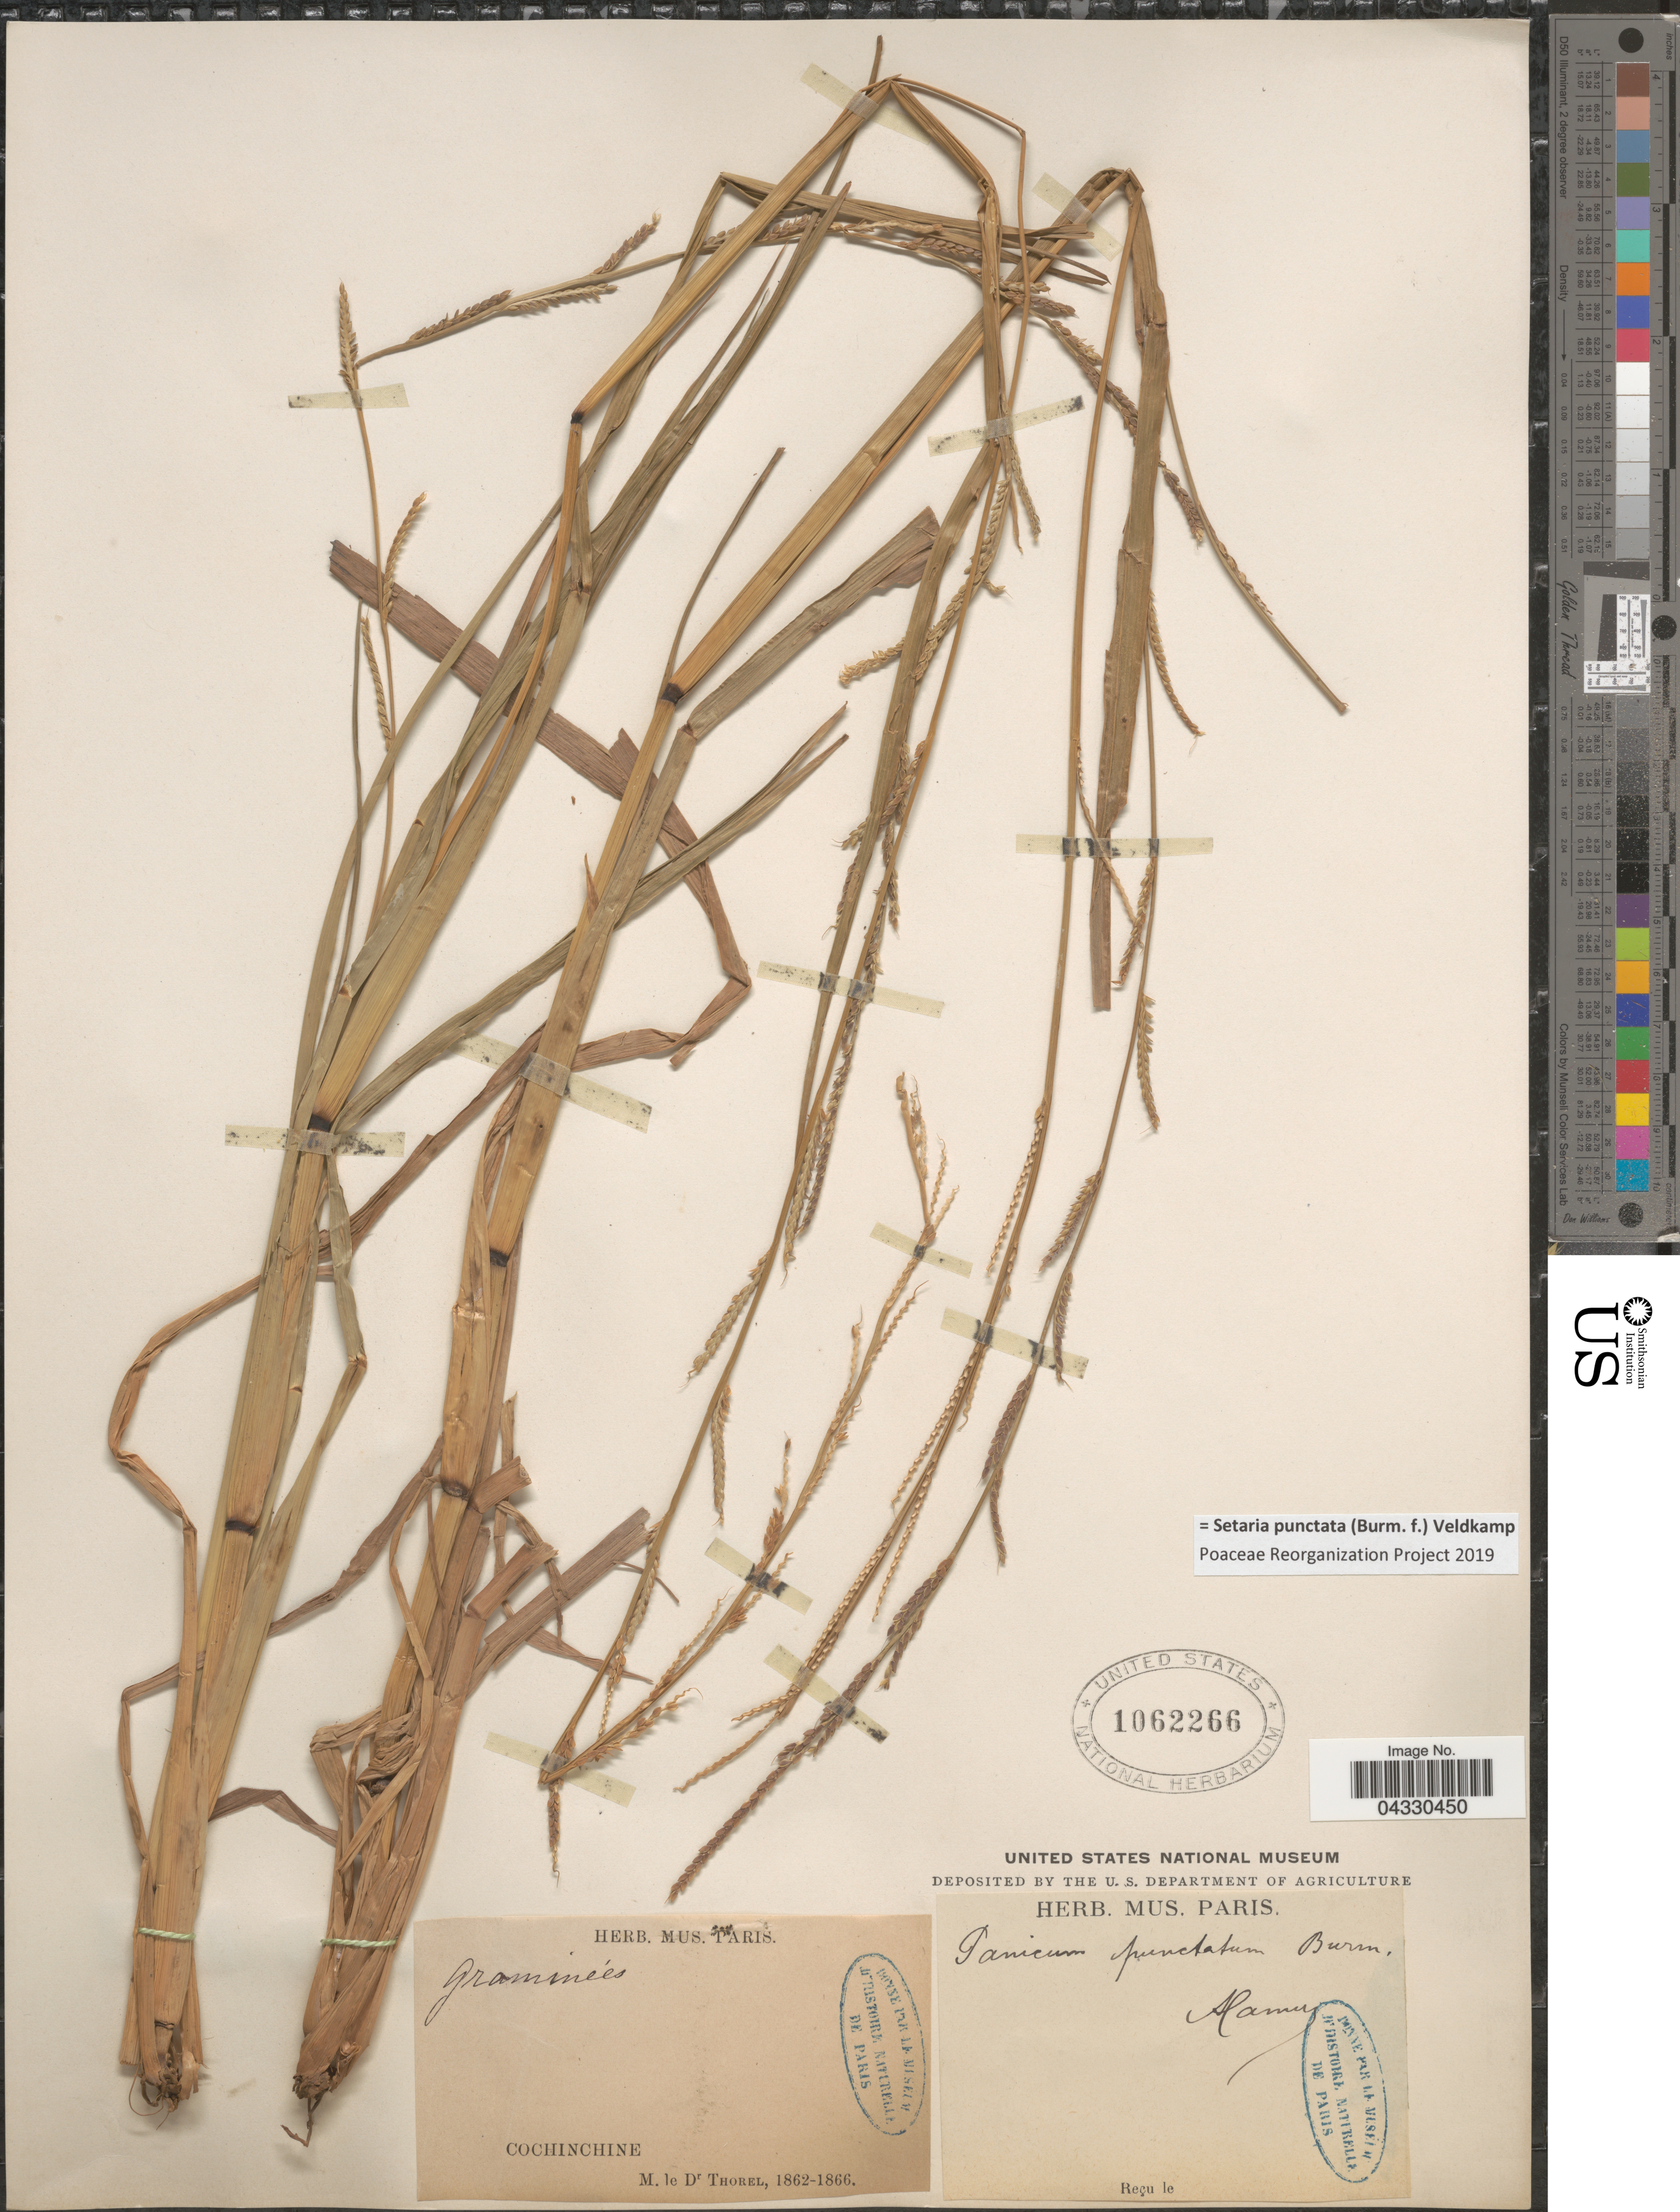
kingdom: Plantae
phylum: Tracheophyta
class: Liliopsida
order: Poales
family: Poaceae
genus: Setaria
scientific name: Setaria punctata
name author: (Burm. f.) Veldkamp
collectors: Thorel, M. "M. [=Monsieur] Thorel" DO NOT USE (error for C. Thorel)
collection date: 1862/1866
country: Vietnam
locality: Cochinchine.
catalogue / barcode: US 1062266